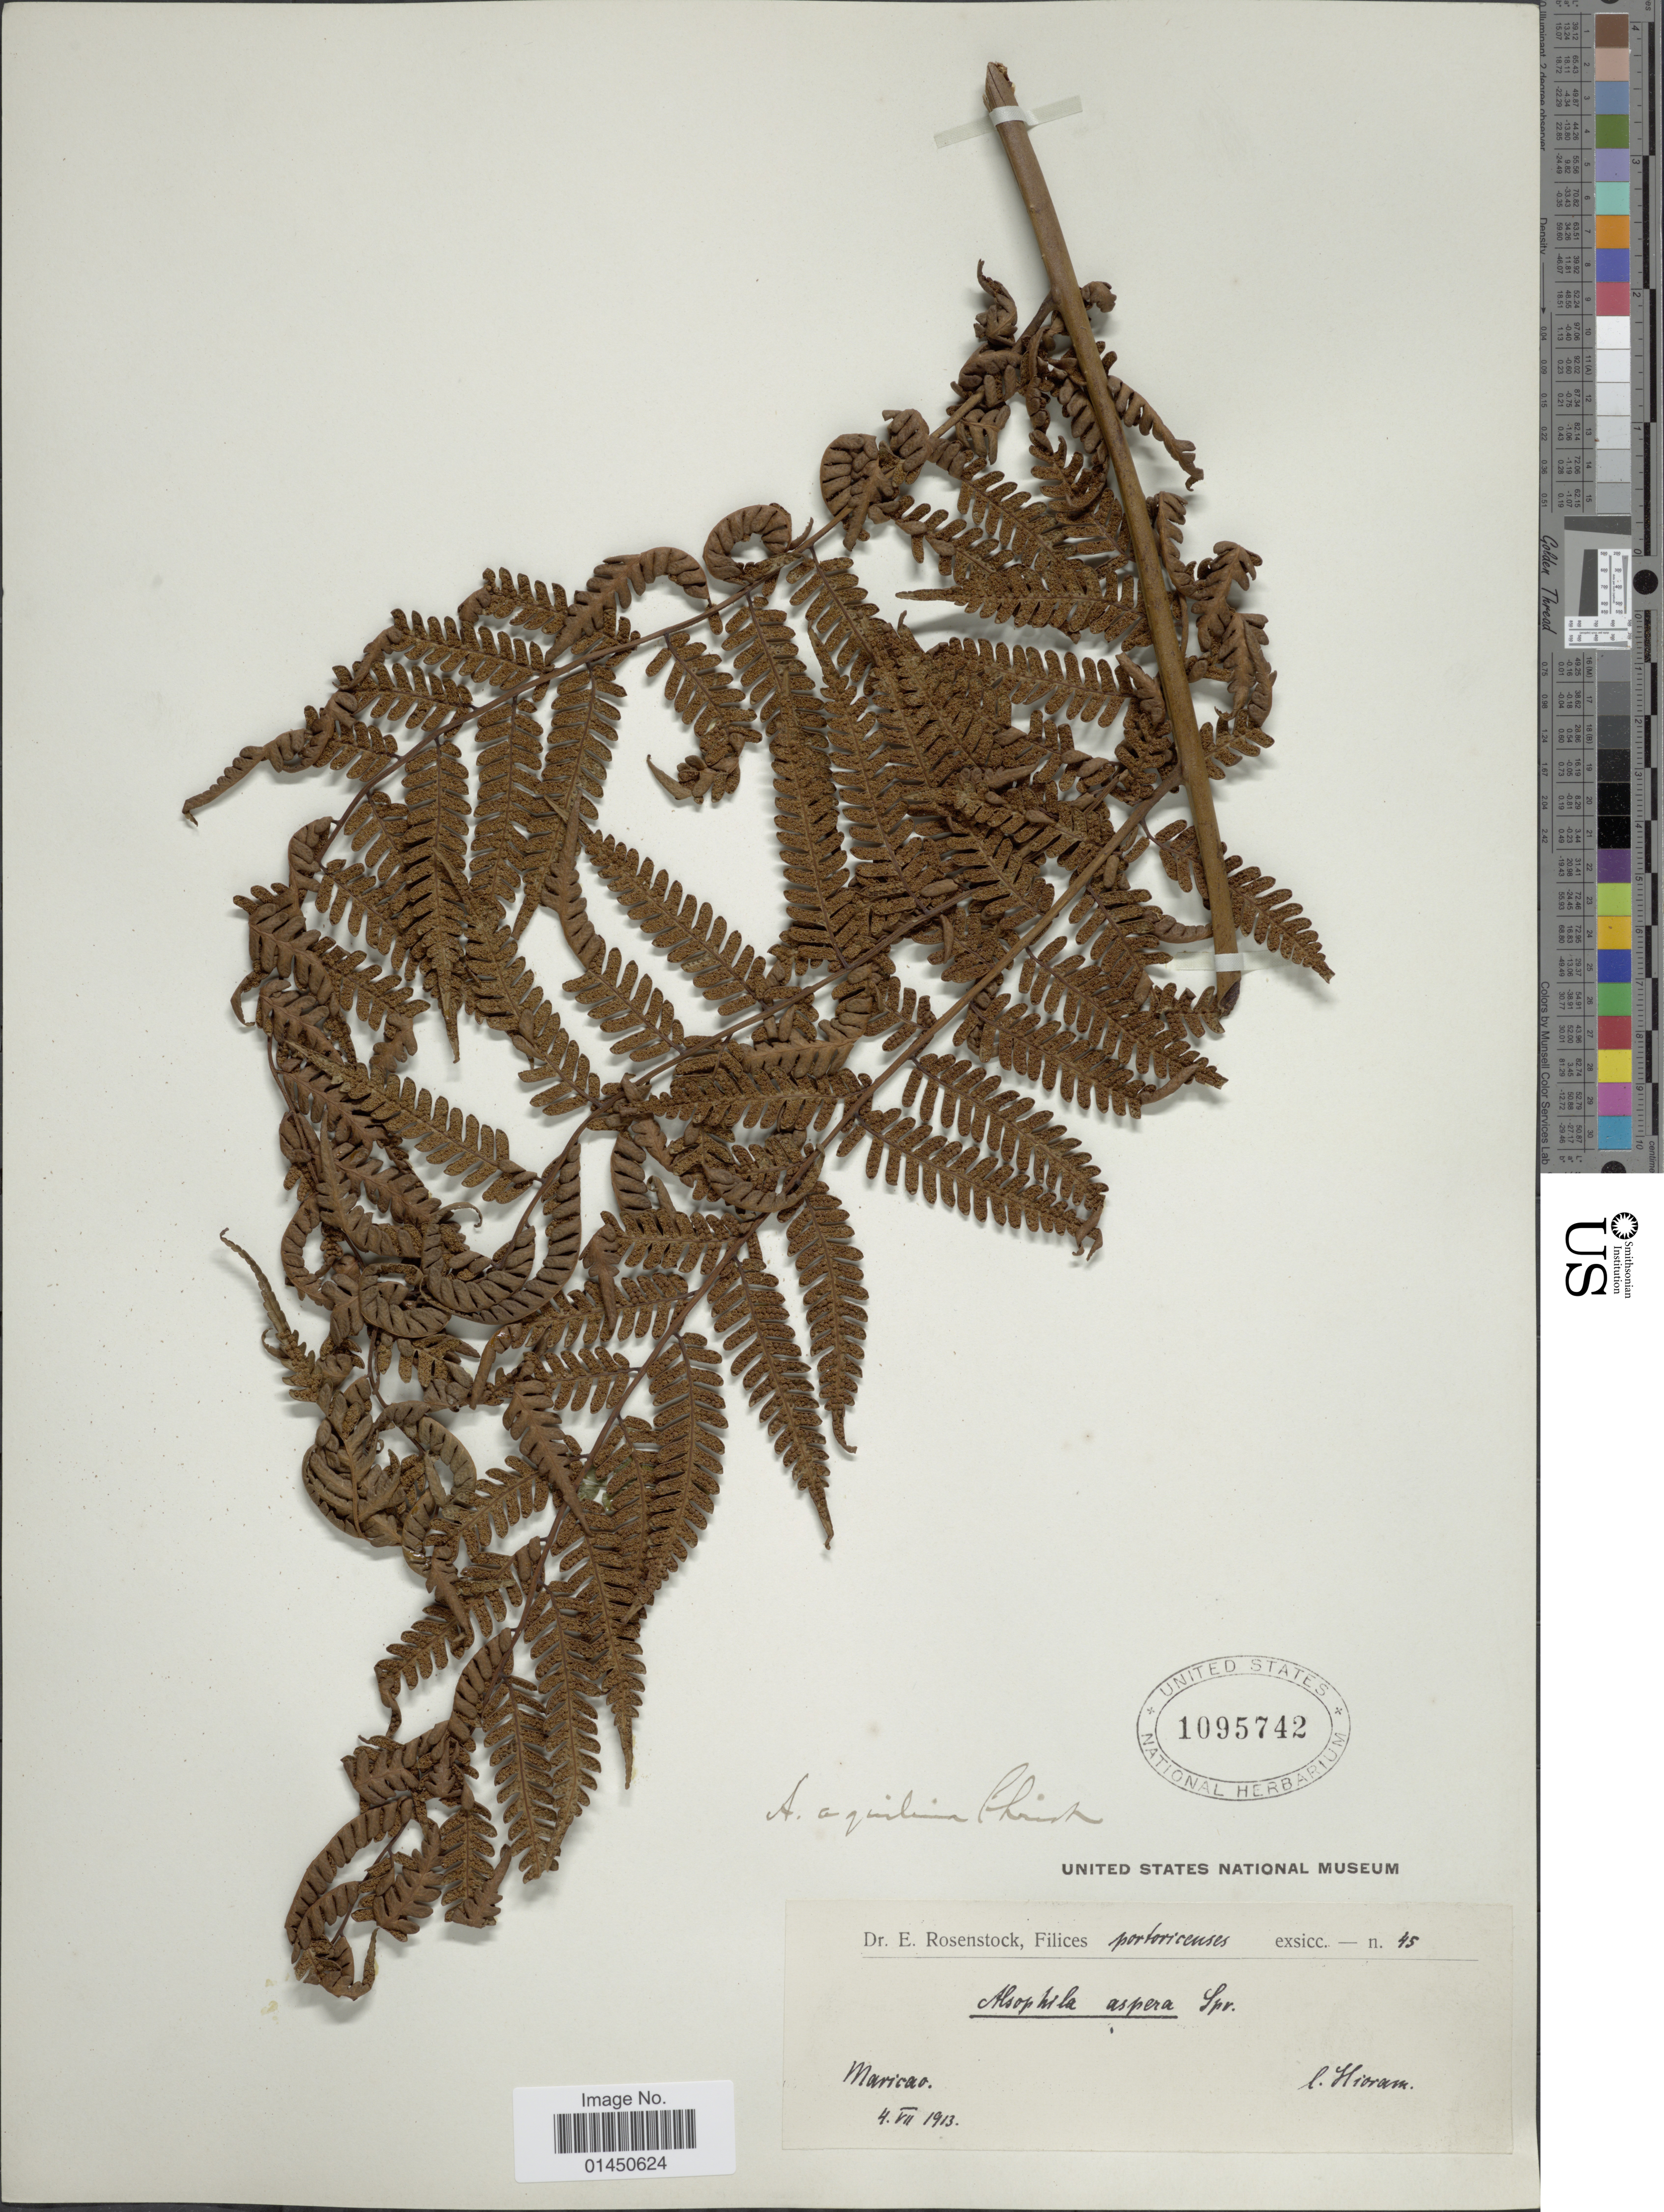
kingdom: Plantae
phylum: Tracheophyta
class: Polypodiopsida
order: Cyatheales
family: Cyatheaceae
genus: Cyathea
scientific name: Cyathea parvula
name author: (Jenman) Domin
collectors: Bro. Hioram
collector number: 45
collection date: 1913-07-04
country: Puerto Rico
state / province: Maricao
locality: Portoricenses.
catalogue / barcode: US 1095742